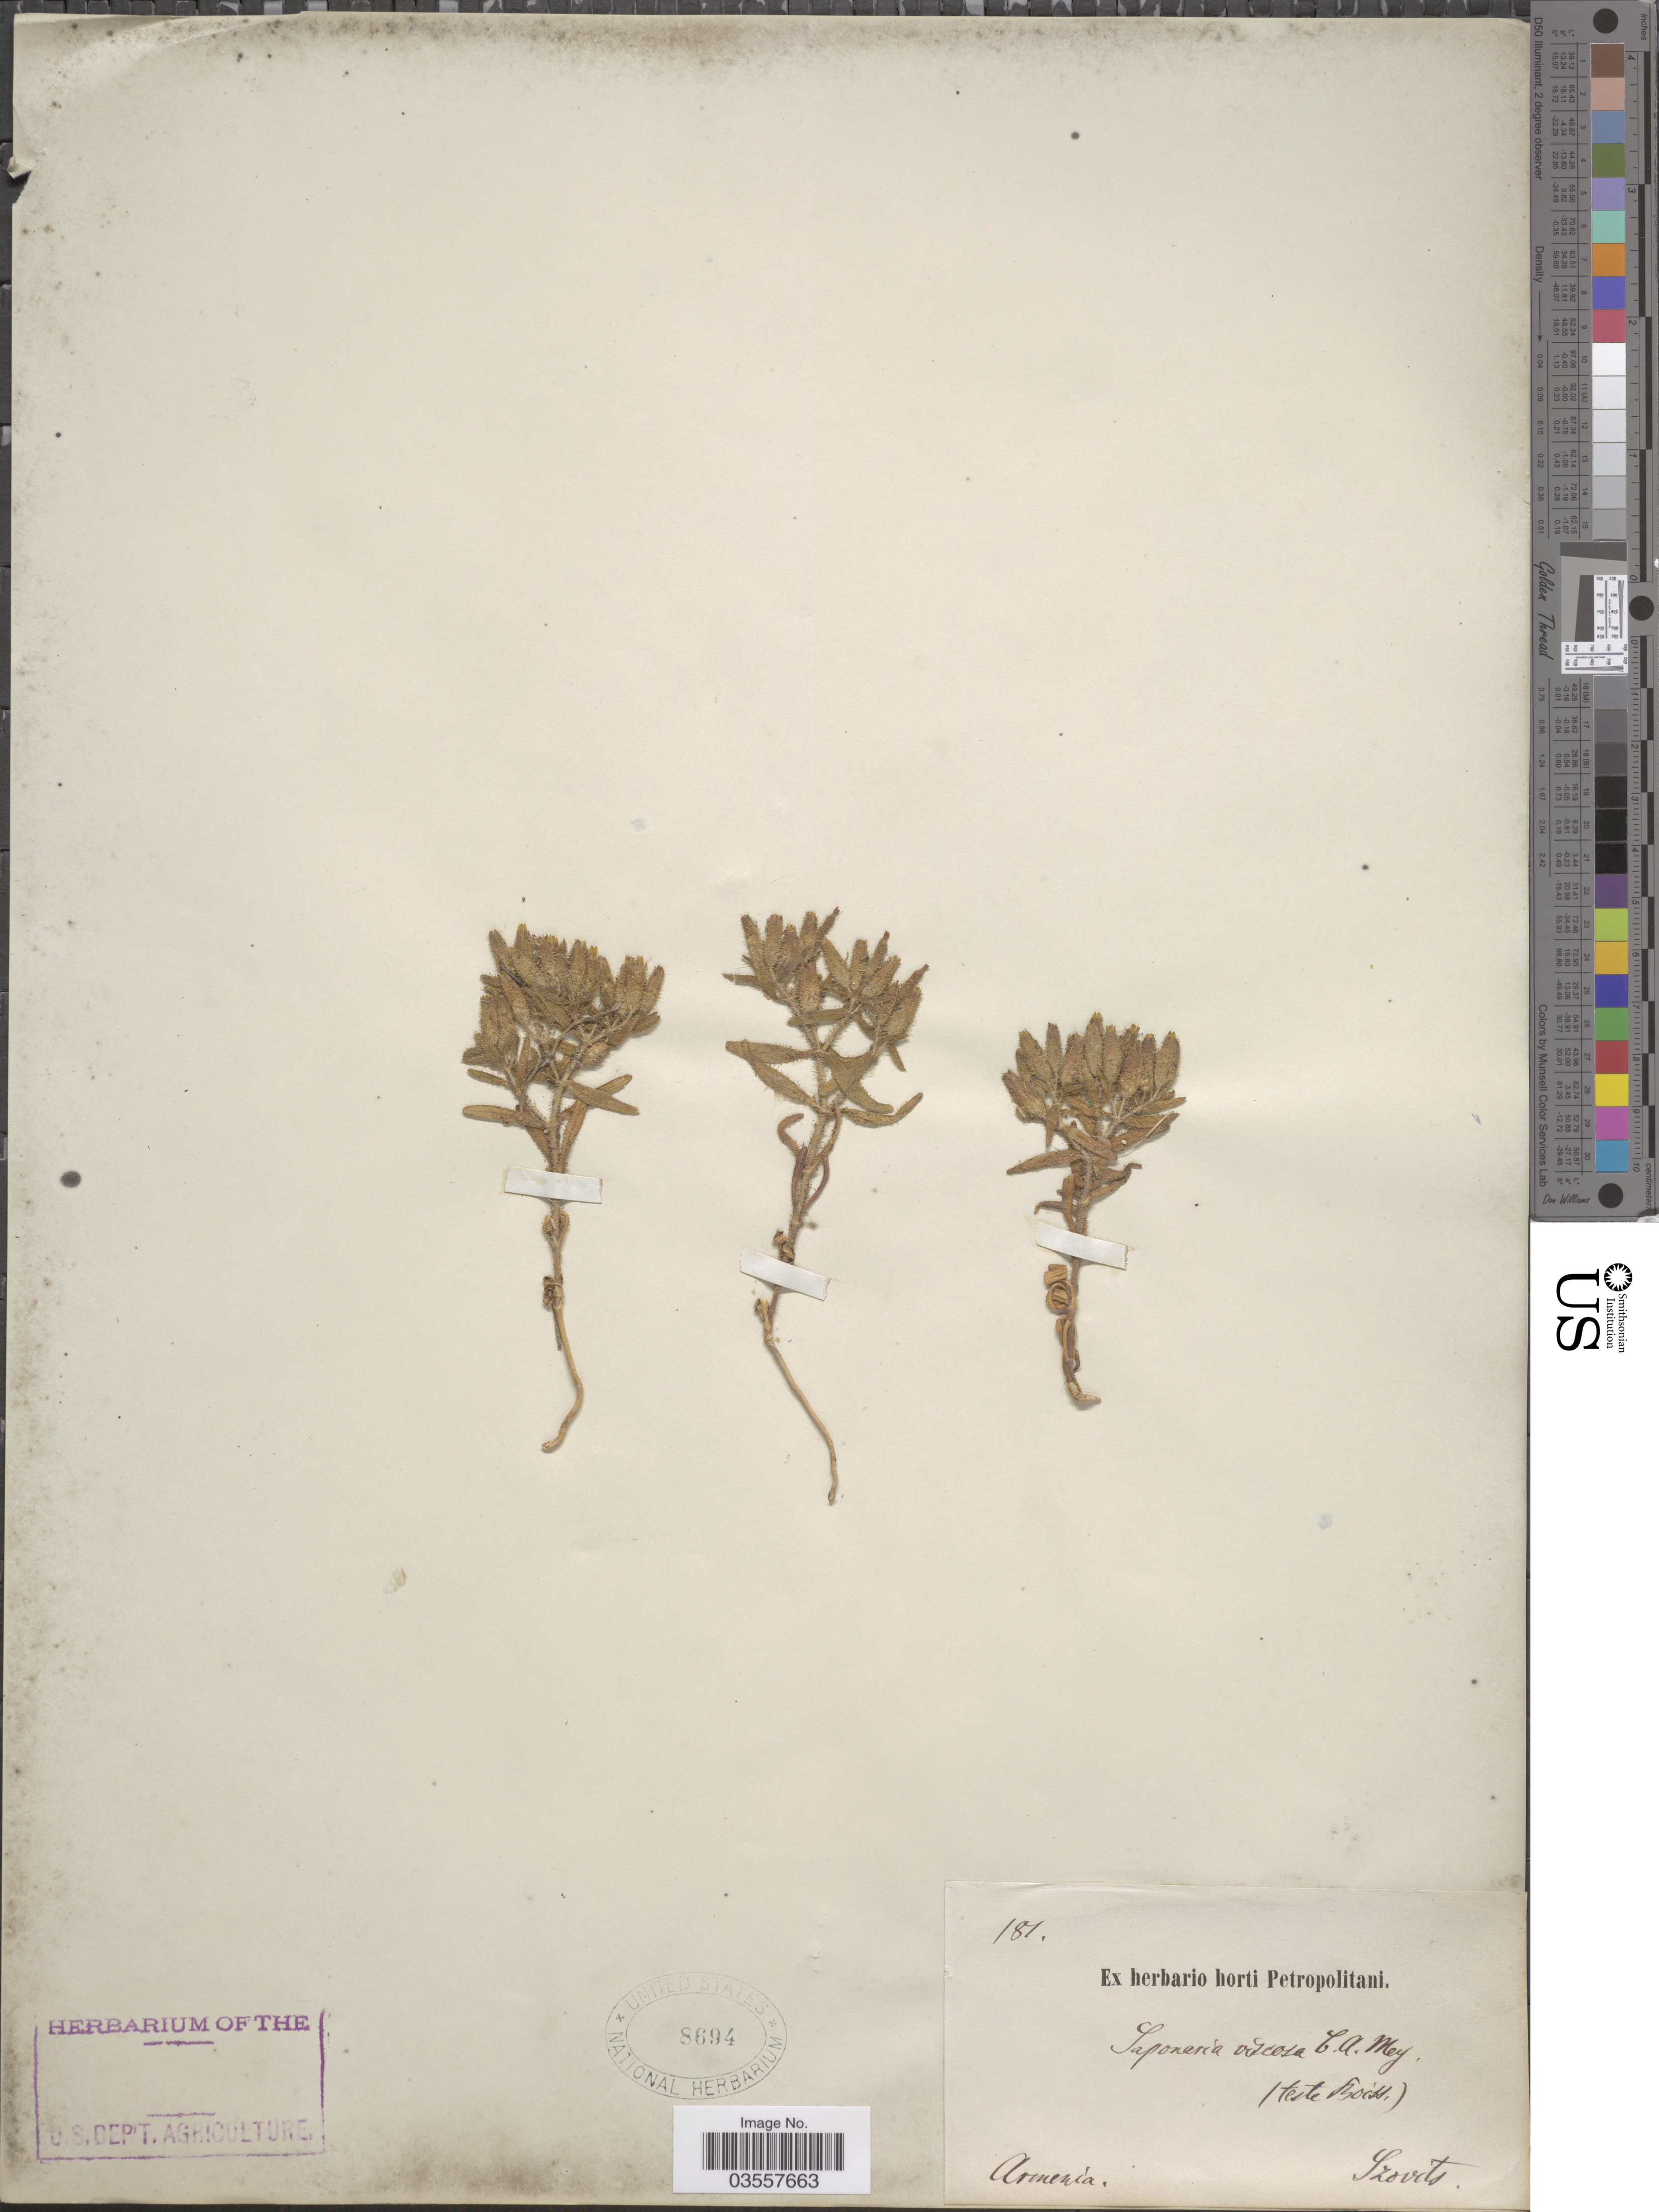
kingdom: Plantae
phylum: Tracheophyta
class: Magnoliopsida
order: Caryophyllales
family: Caryophyllaceae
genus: Cyathophylla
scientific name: Cyathophylla viscosa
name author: (C.A. Mey.) Madhani & Rabeler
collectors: Szovits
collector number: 181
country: Armenia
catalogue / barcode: US 8694